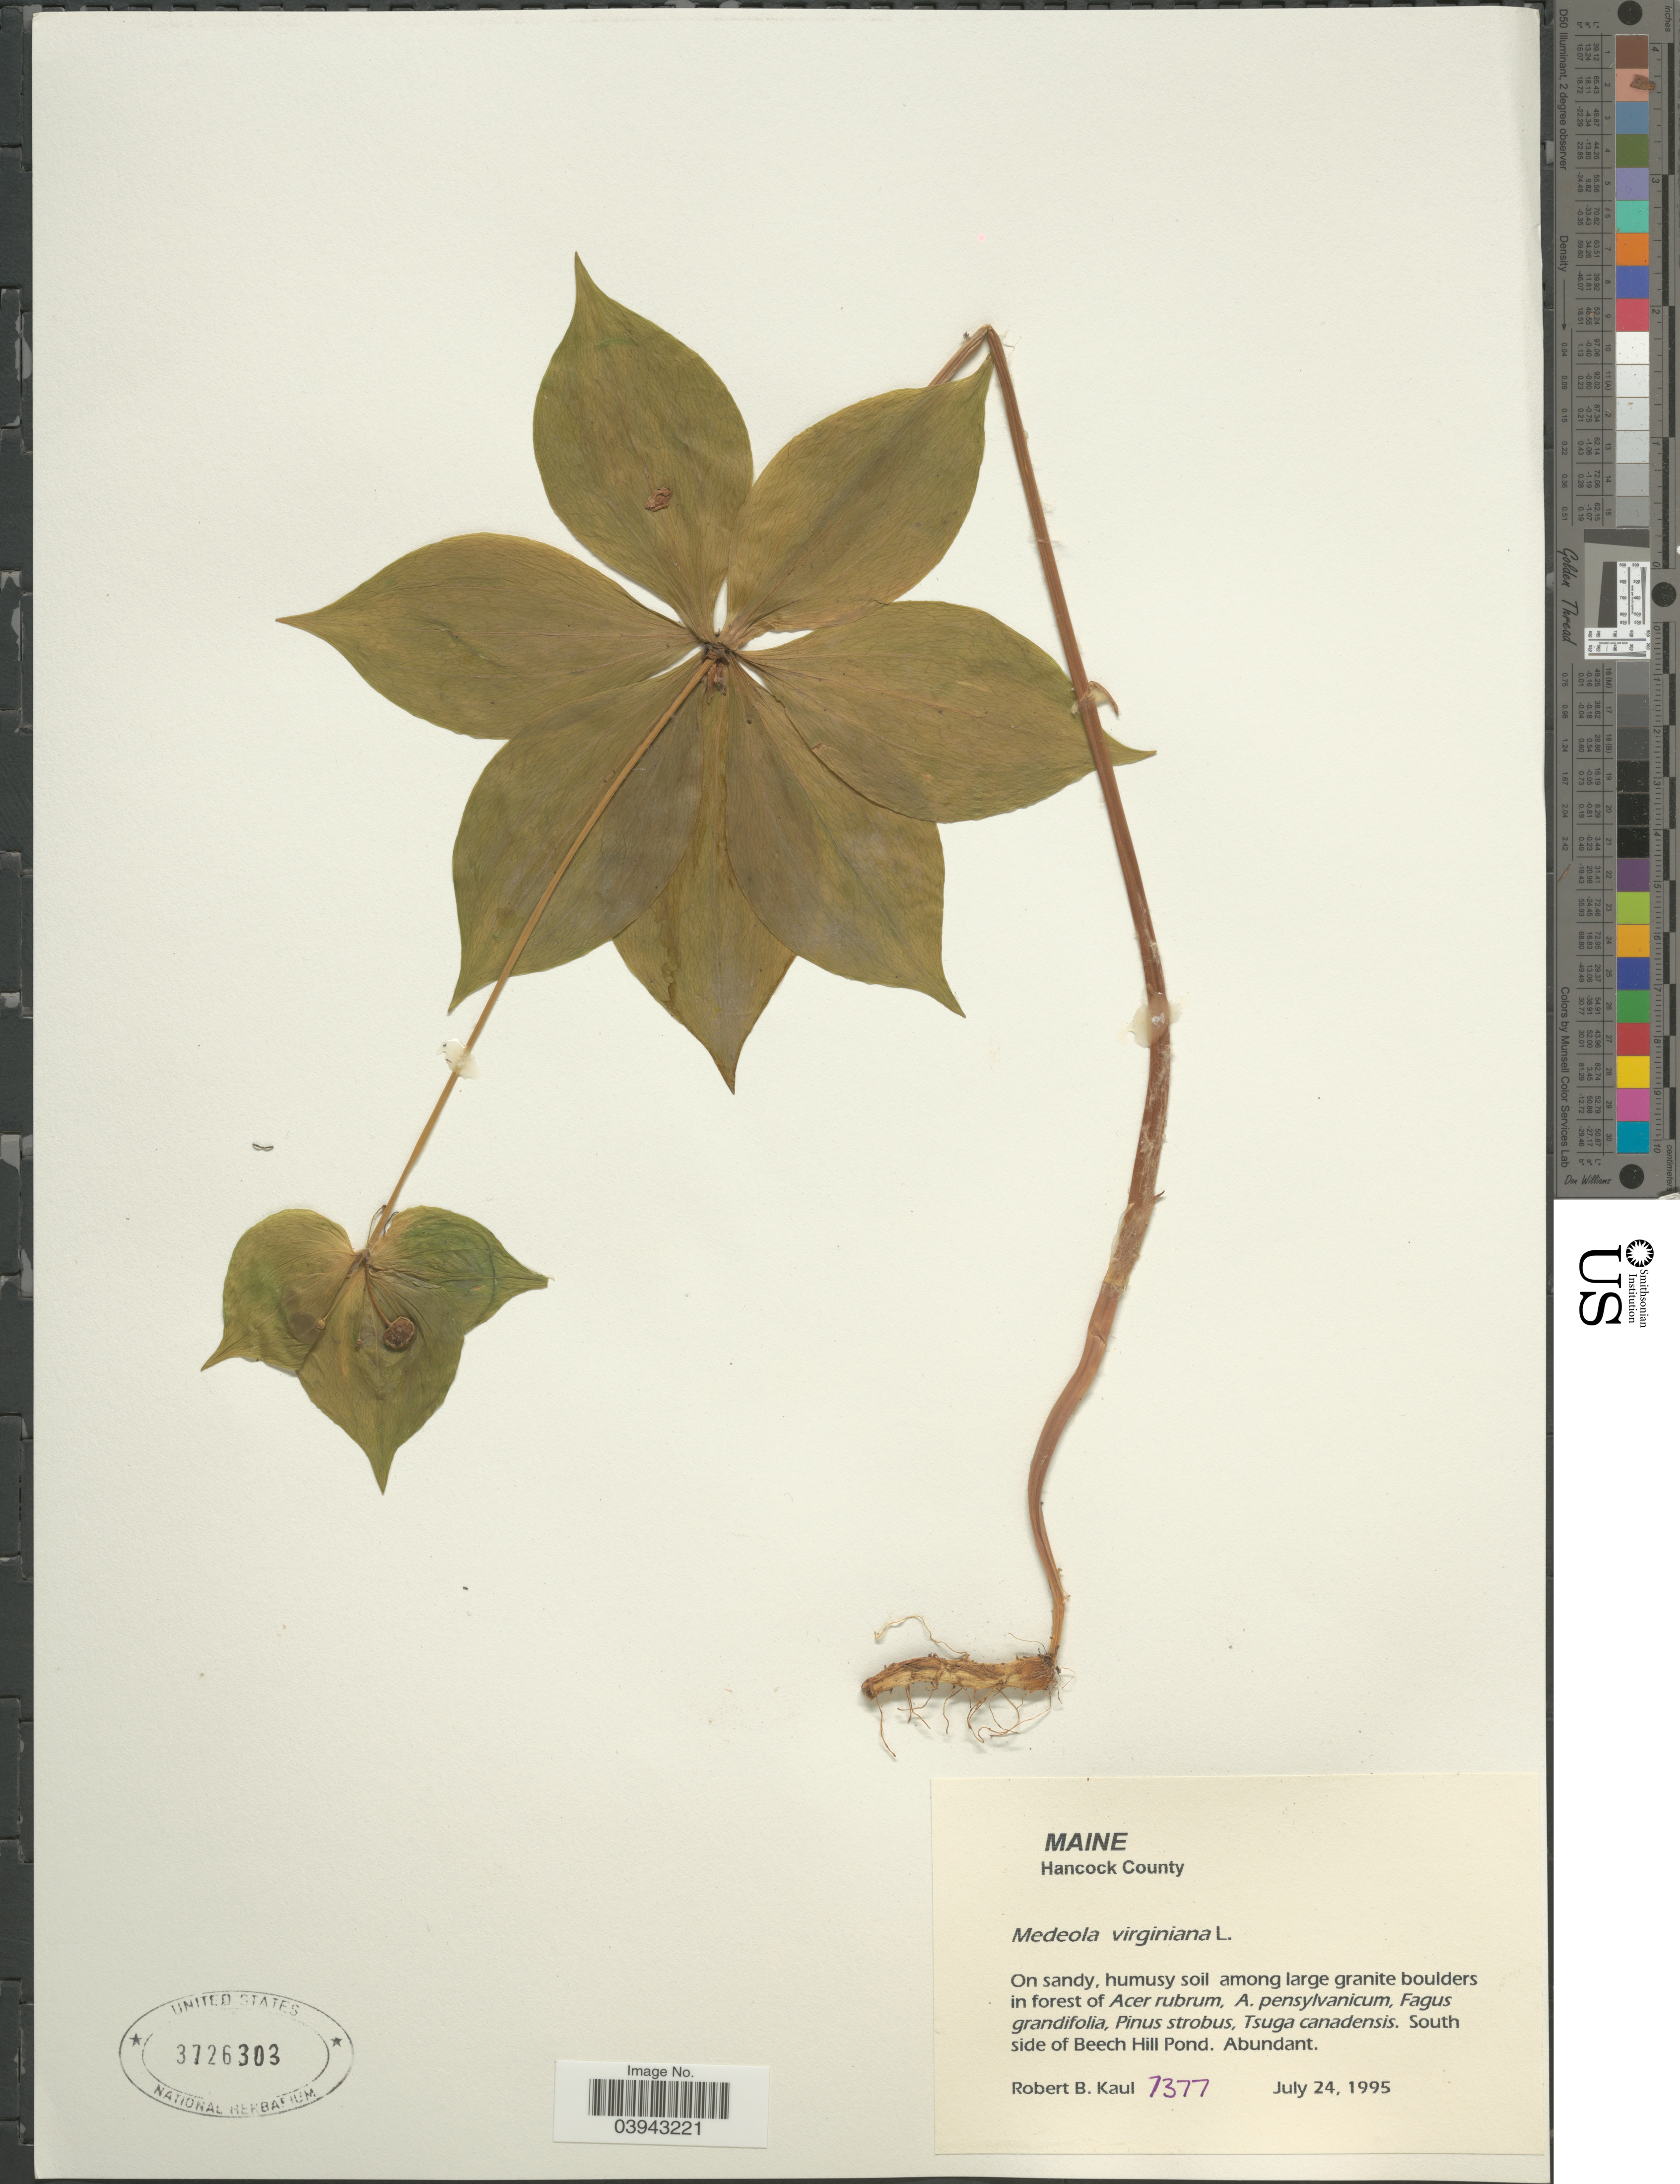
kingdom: Plantae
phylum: Tracheophyta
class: Liliopsida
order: Liliales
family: Liliaceae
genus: Medeola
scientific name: Medeola virginiana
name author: (L.) Desf.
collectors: R. Kaul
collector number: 7377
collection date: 1995-07-24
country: United States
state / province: Maine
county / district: Hancock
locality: South side of Beech Hill Pond.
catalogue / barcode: US 3726303